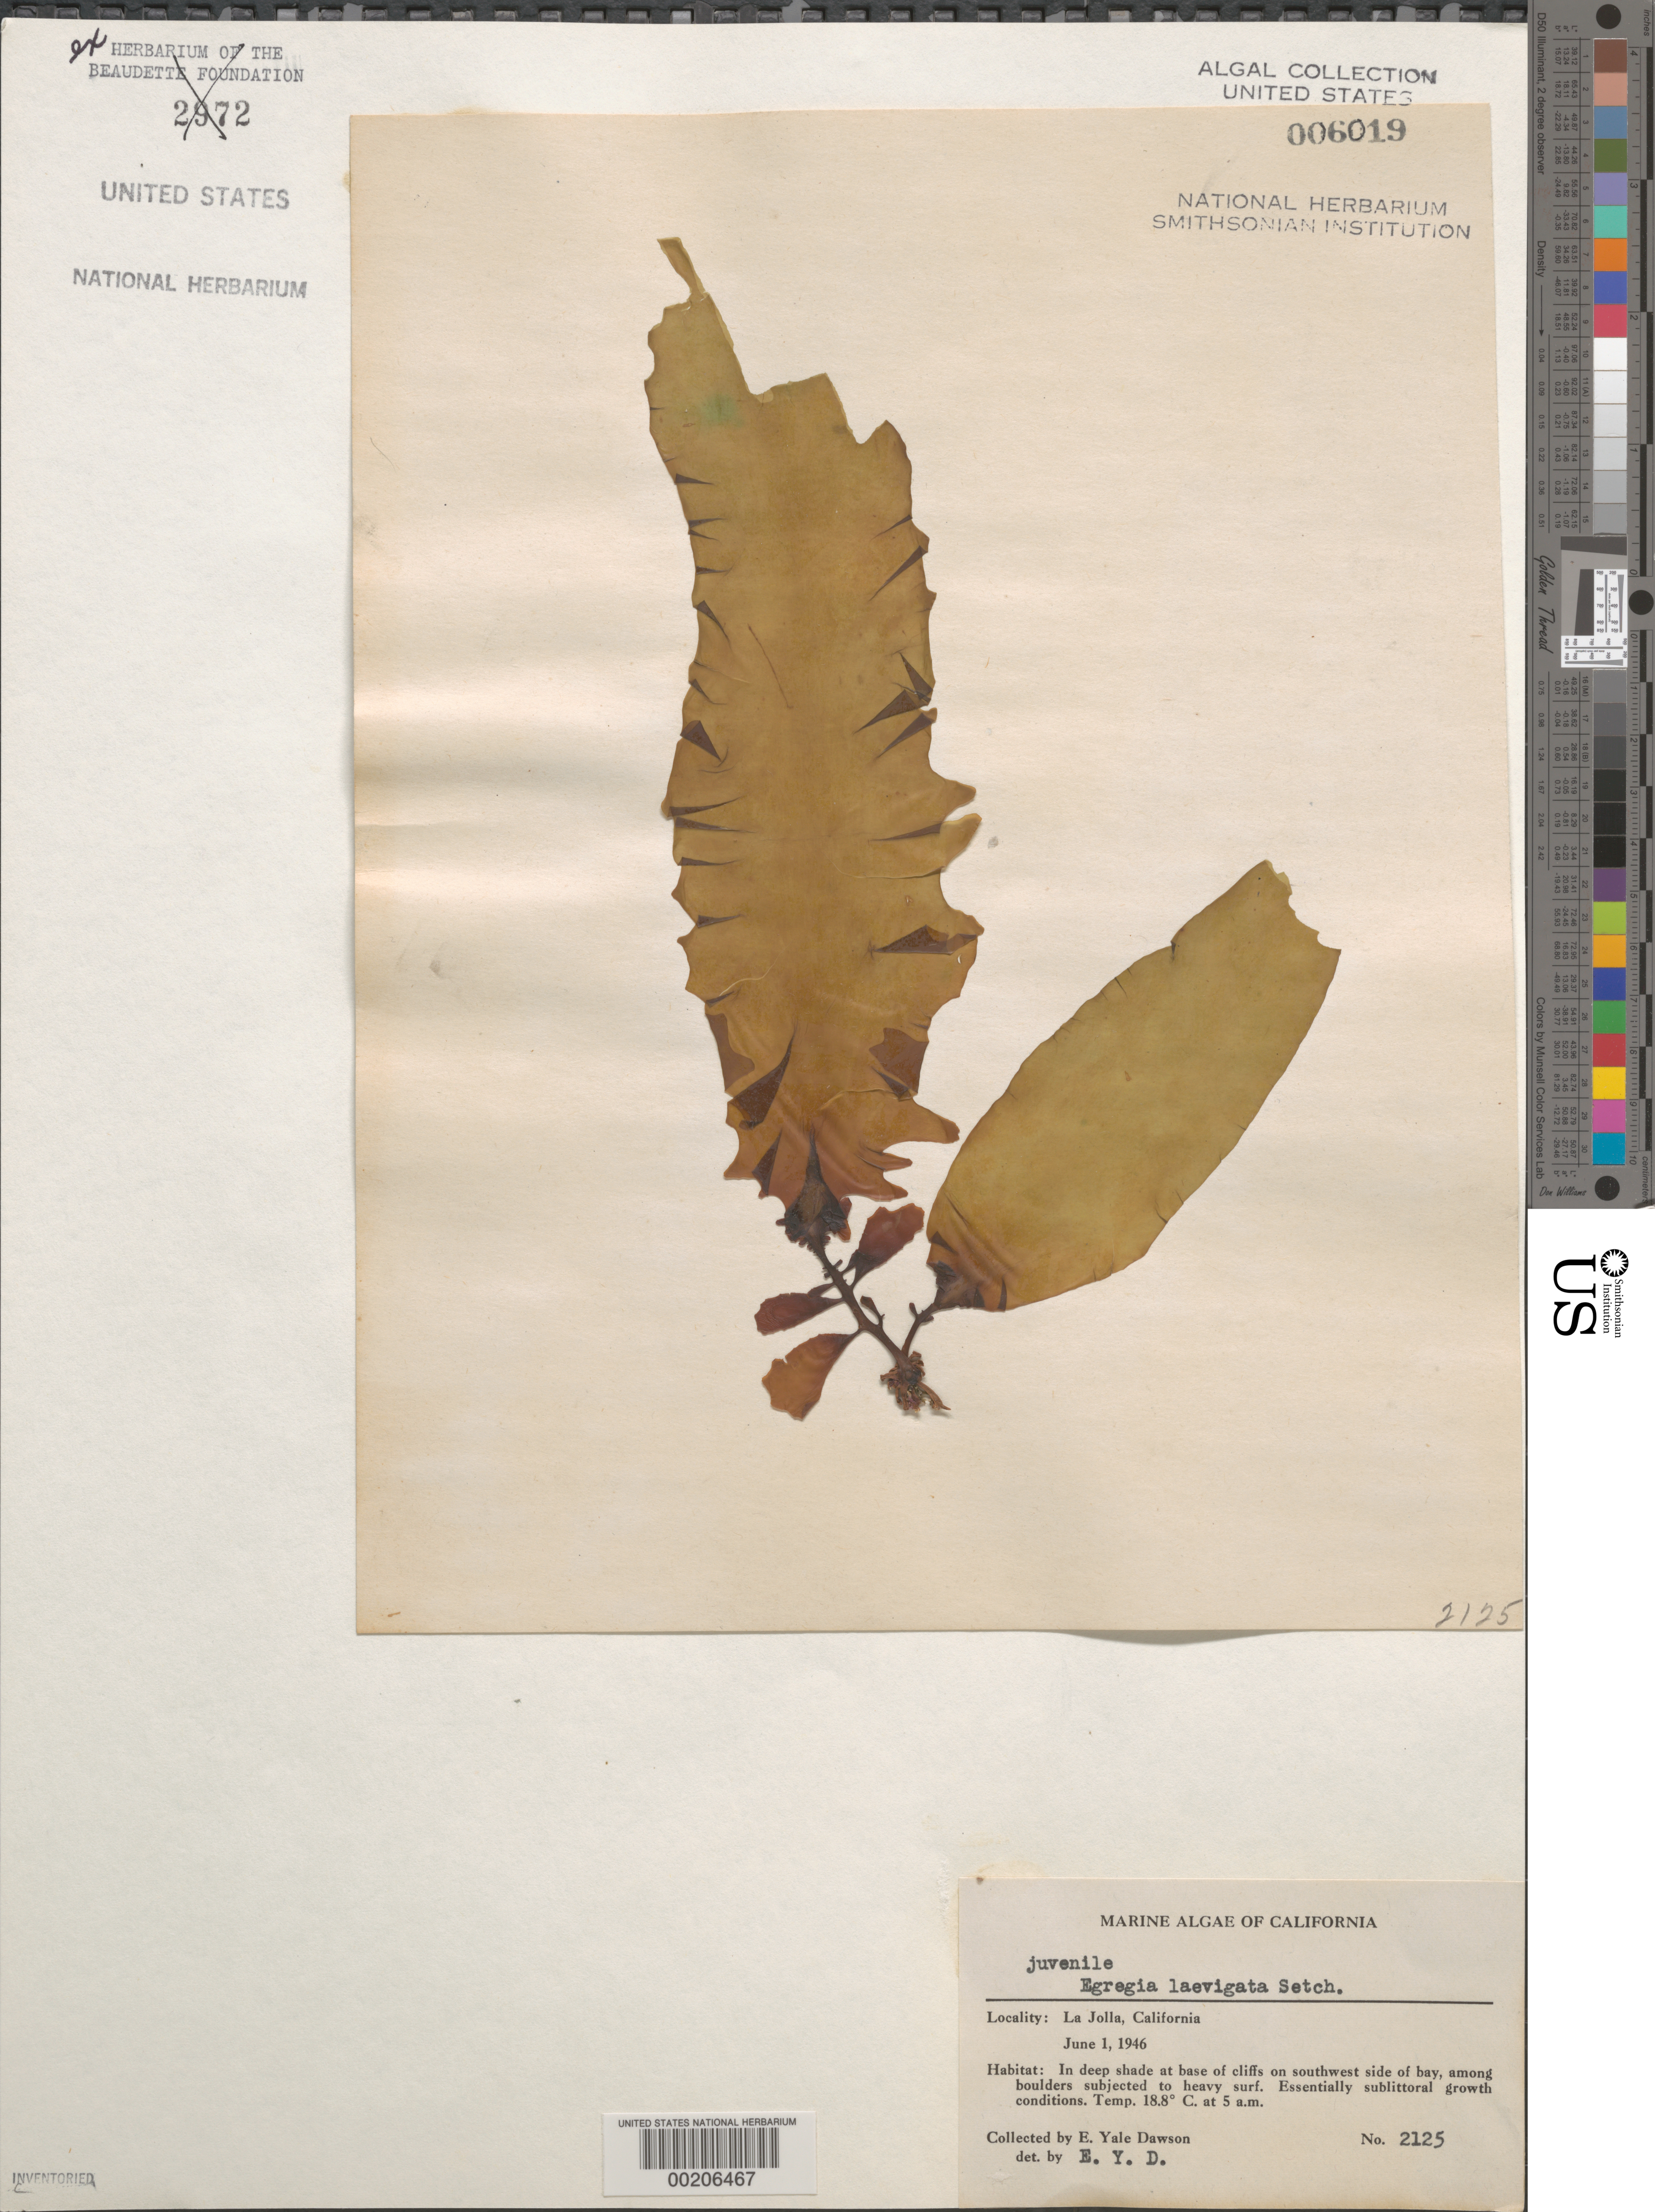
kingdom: Chromista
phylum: Ochrophyta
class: Phaeophyceae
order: Laminariales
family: Lessoniaceae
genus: Egregia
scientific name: Egregia menziesii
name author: (Turner) Aresch.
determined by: Algae name updating Project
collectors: E. Y. Dawson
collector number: EYD 2125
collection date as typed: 01 Jun 1946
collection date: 1946-06-01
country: United States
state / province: California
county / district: San Diego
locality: La Jolla, southwest La Jolla Bay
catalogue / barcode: US 6019